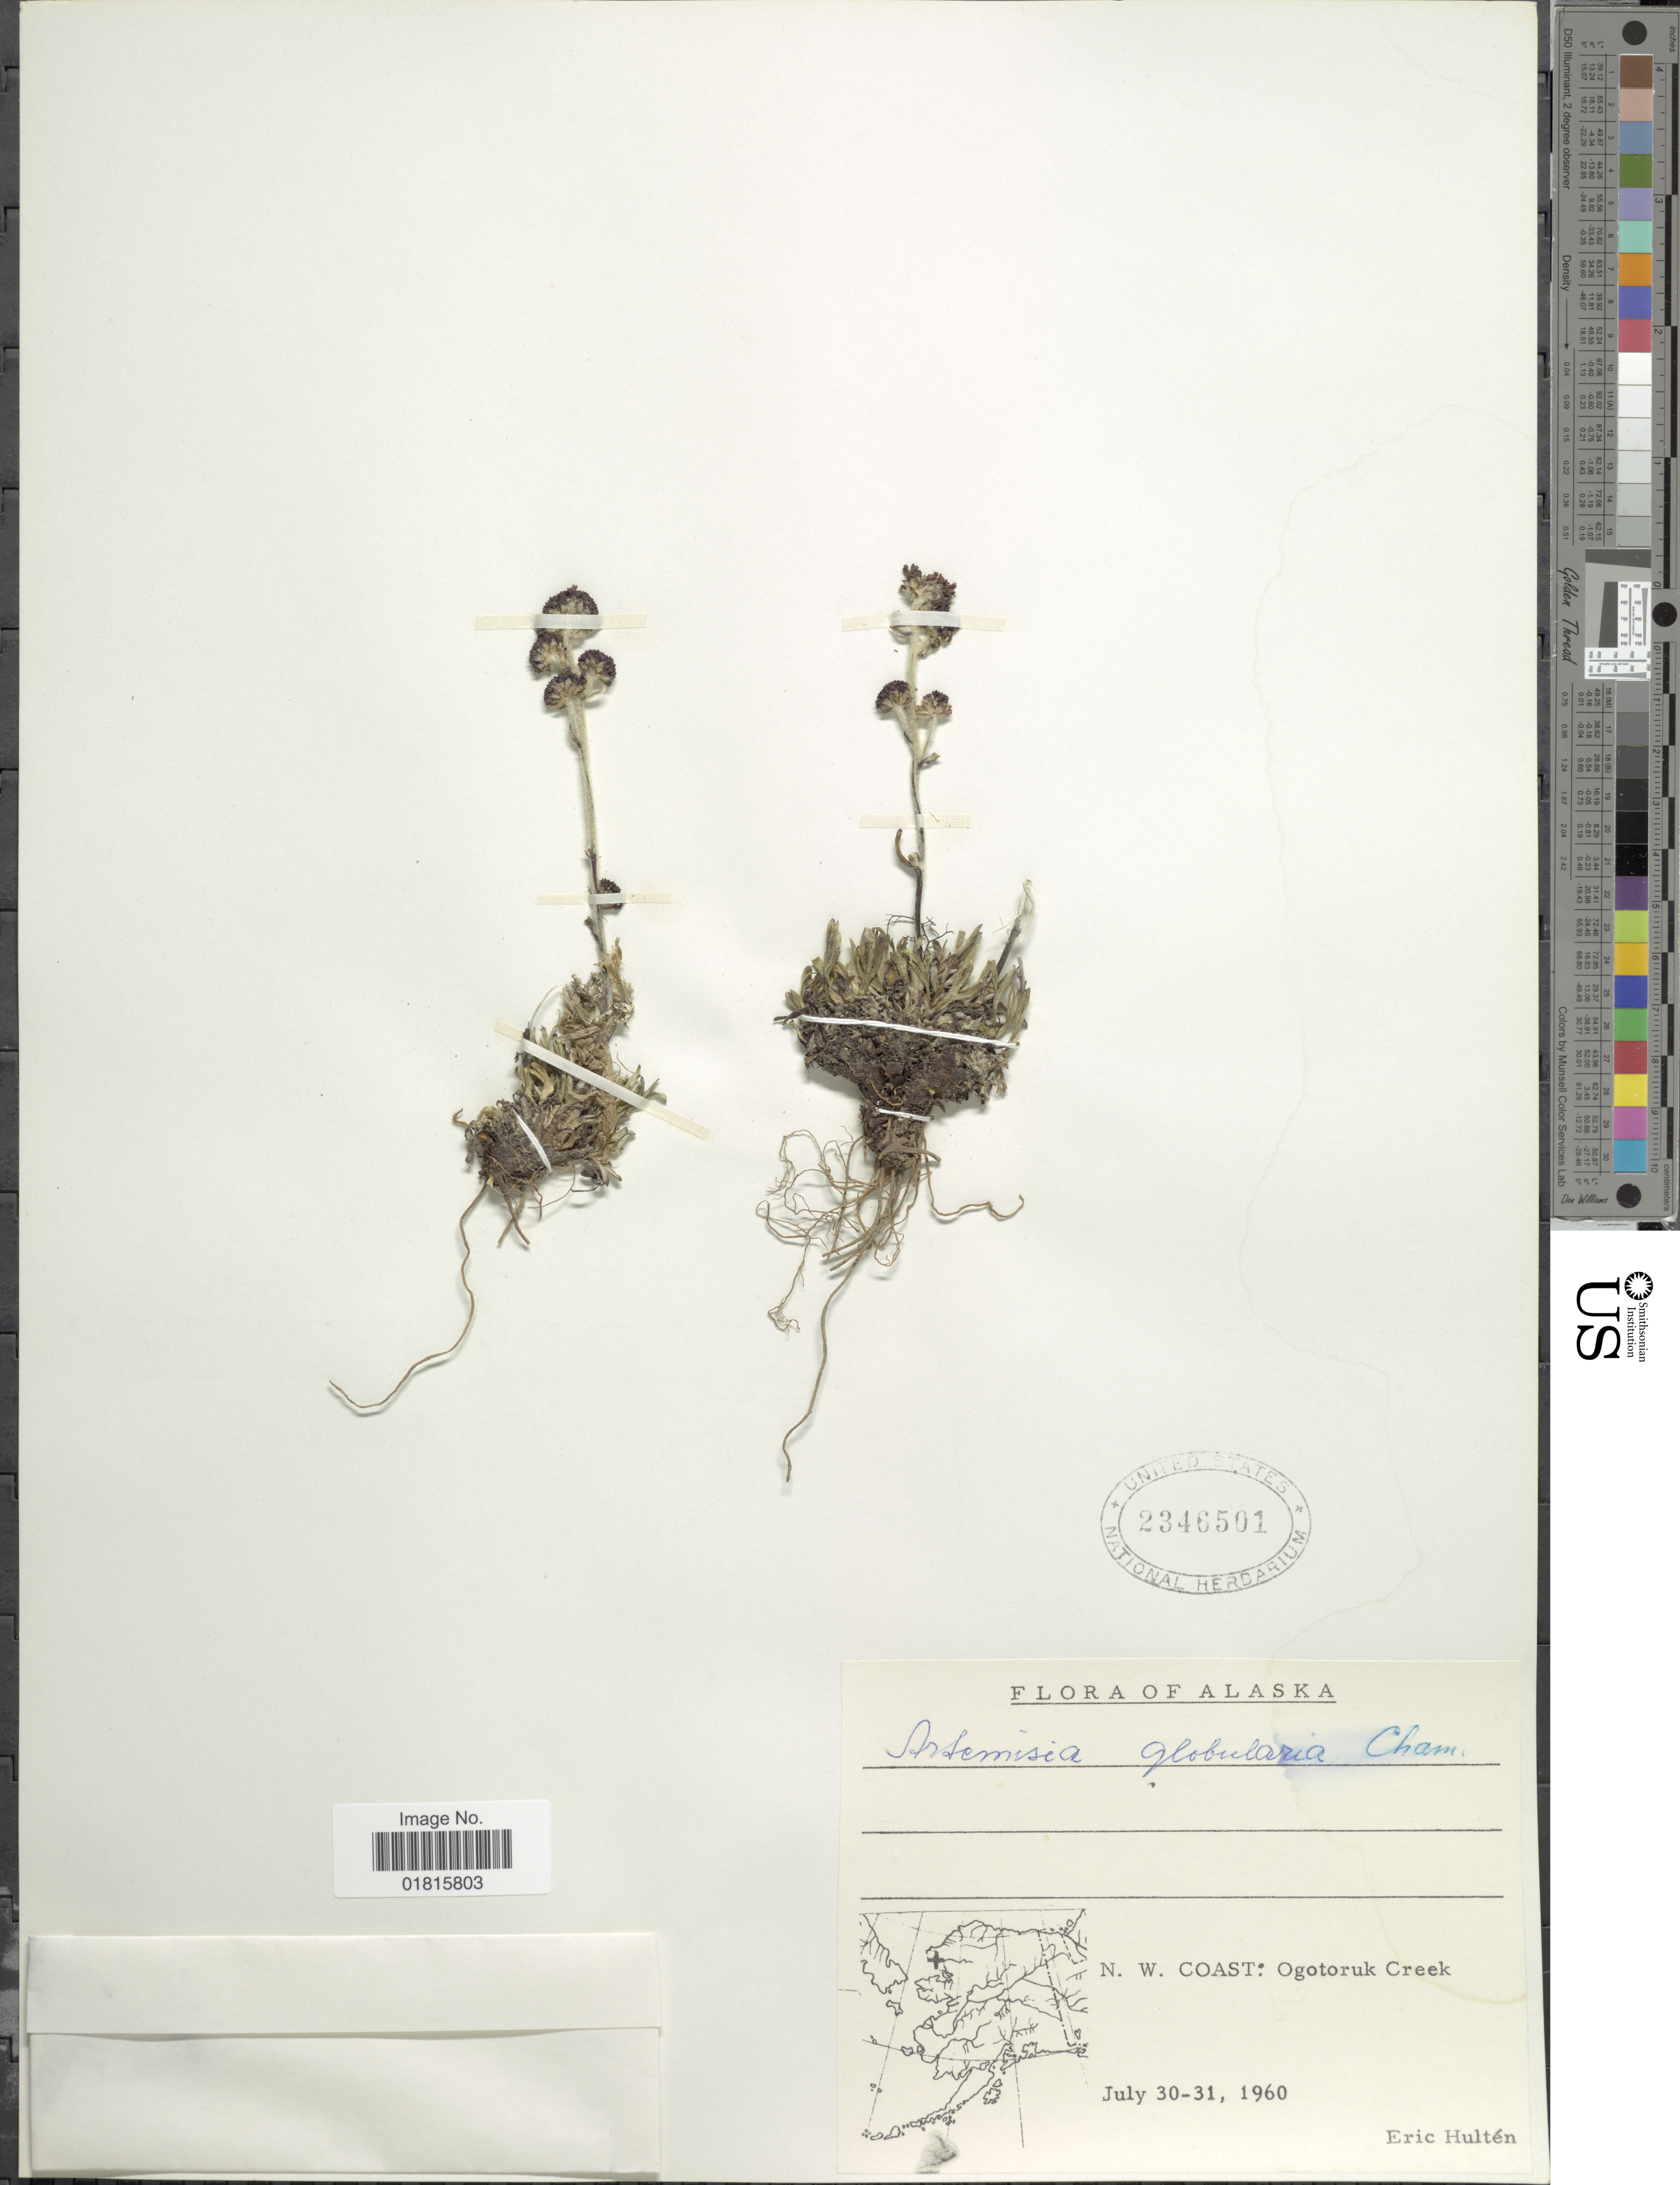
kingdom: Plantae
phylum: Tracheophyta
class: Magnoliopsida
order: Asterales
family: Asteraceae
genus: Artemisia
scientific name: Artemisia globularia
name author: Cham. ex Besser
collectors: E. G. Hultén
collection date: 1960-07-30/1960-07-31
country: United States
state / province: Alaska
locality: N.W. Coast: Ogotoruk Creek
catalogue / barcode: US 2346501